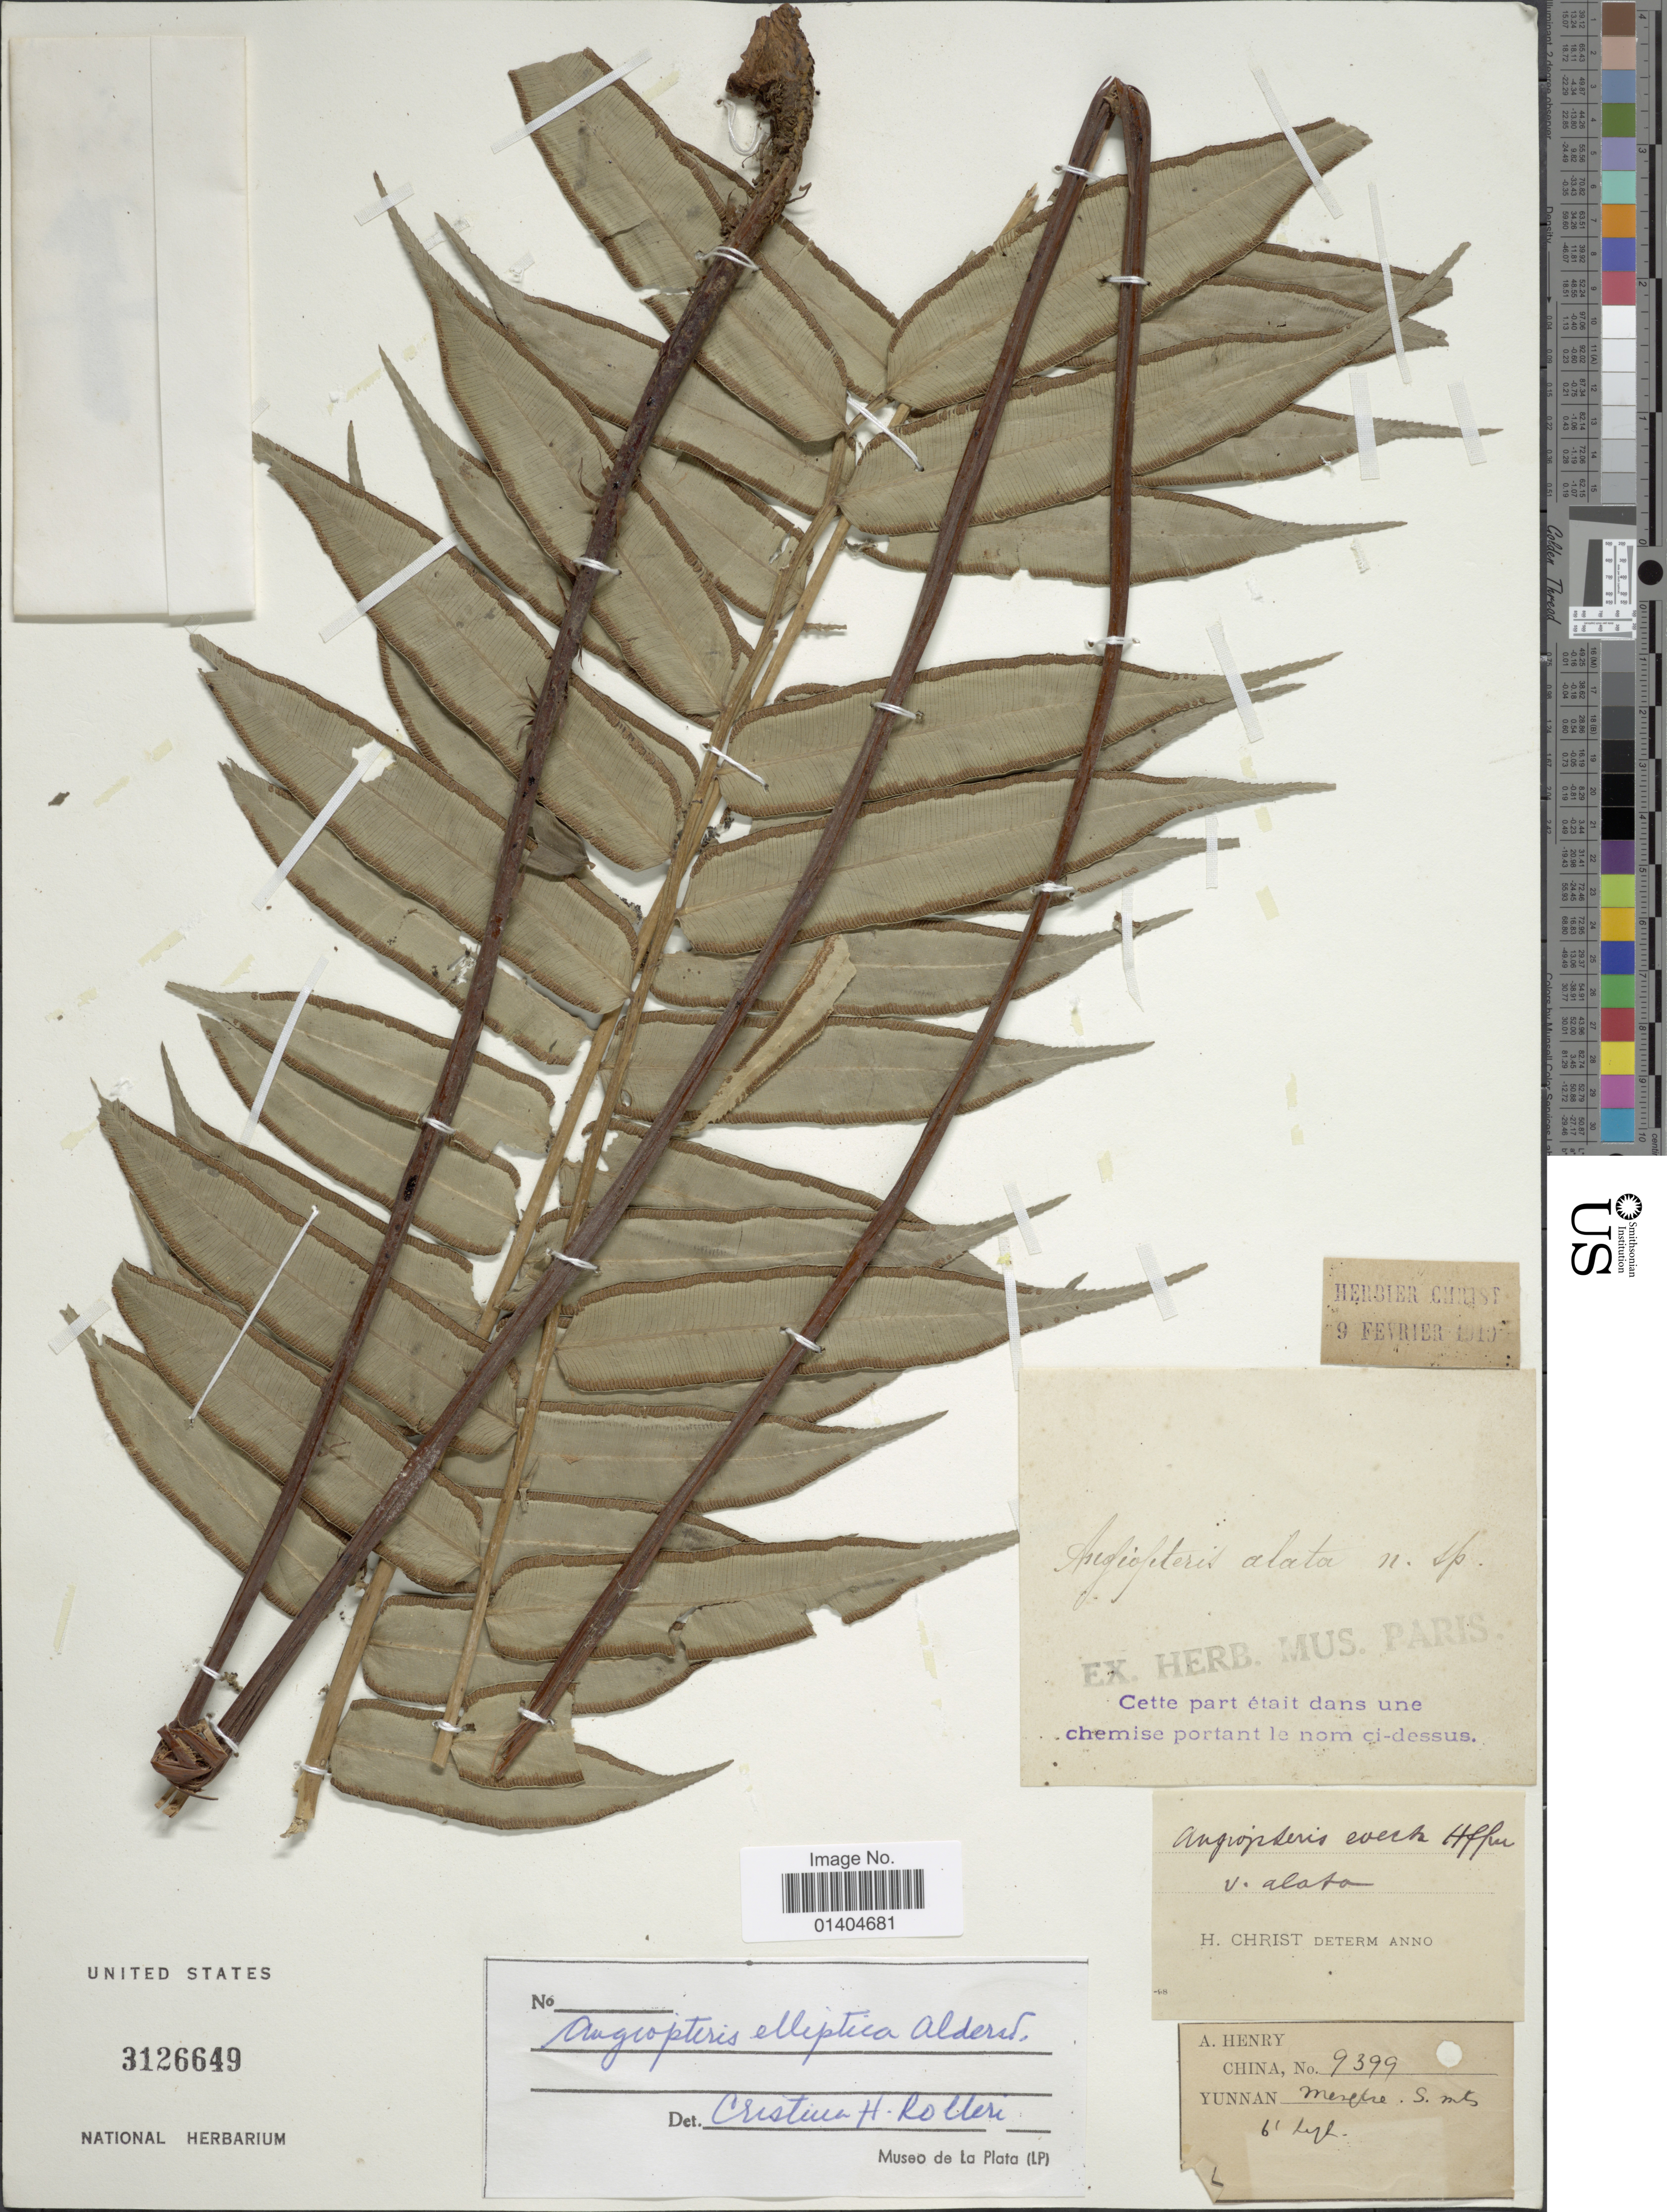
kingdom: Plantae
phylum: Tracheophyta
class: Polypodiopsida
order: Marattiales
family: Marattiaceae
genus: Angiopteris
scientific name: Angiopteris elliptica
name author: Alderw.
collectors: A. Henry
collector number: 9399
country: China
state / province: Yunnan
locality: Mengtze. S. mts.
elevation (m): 2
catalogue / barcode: US 3126649